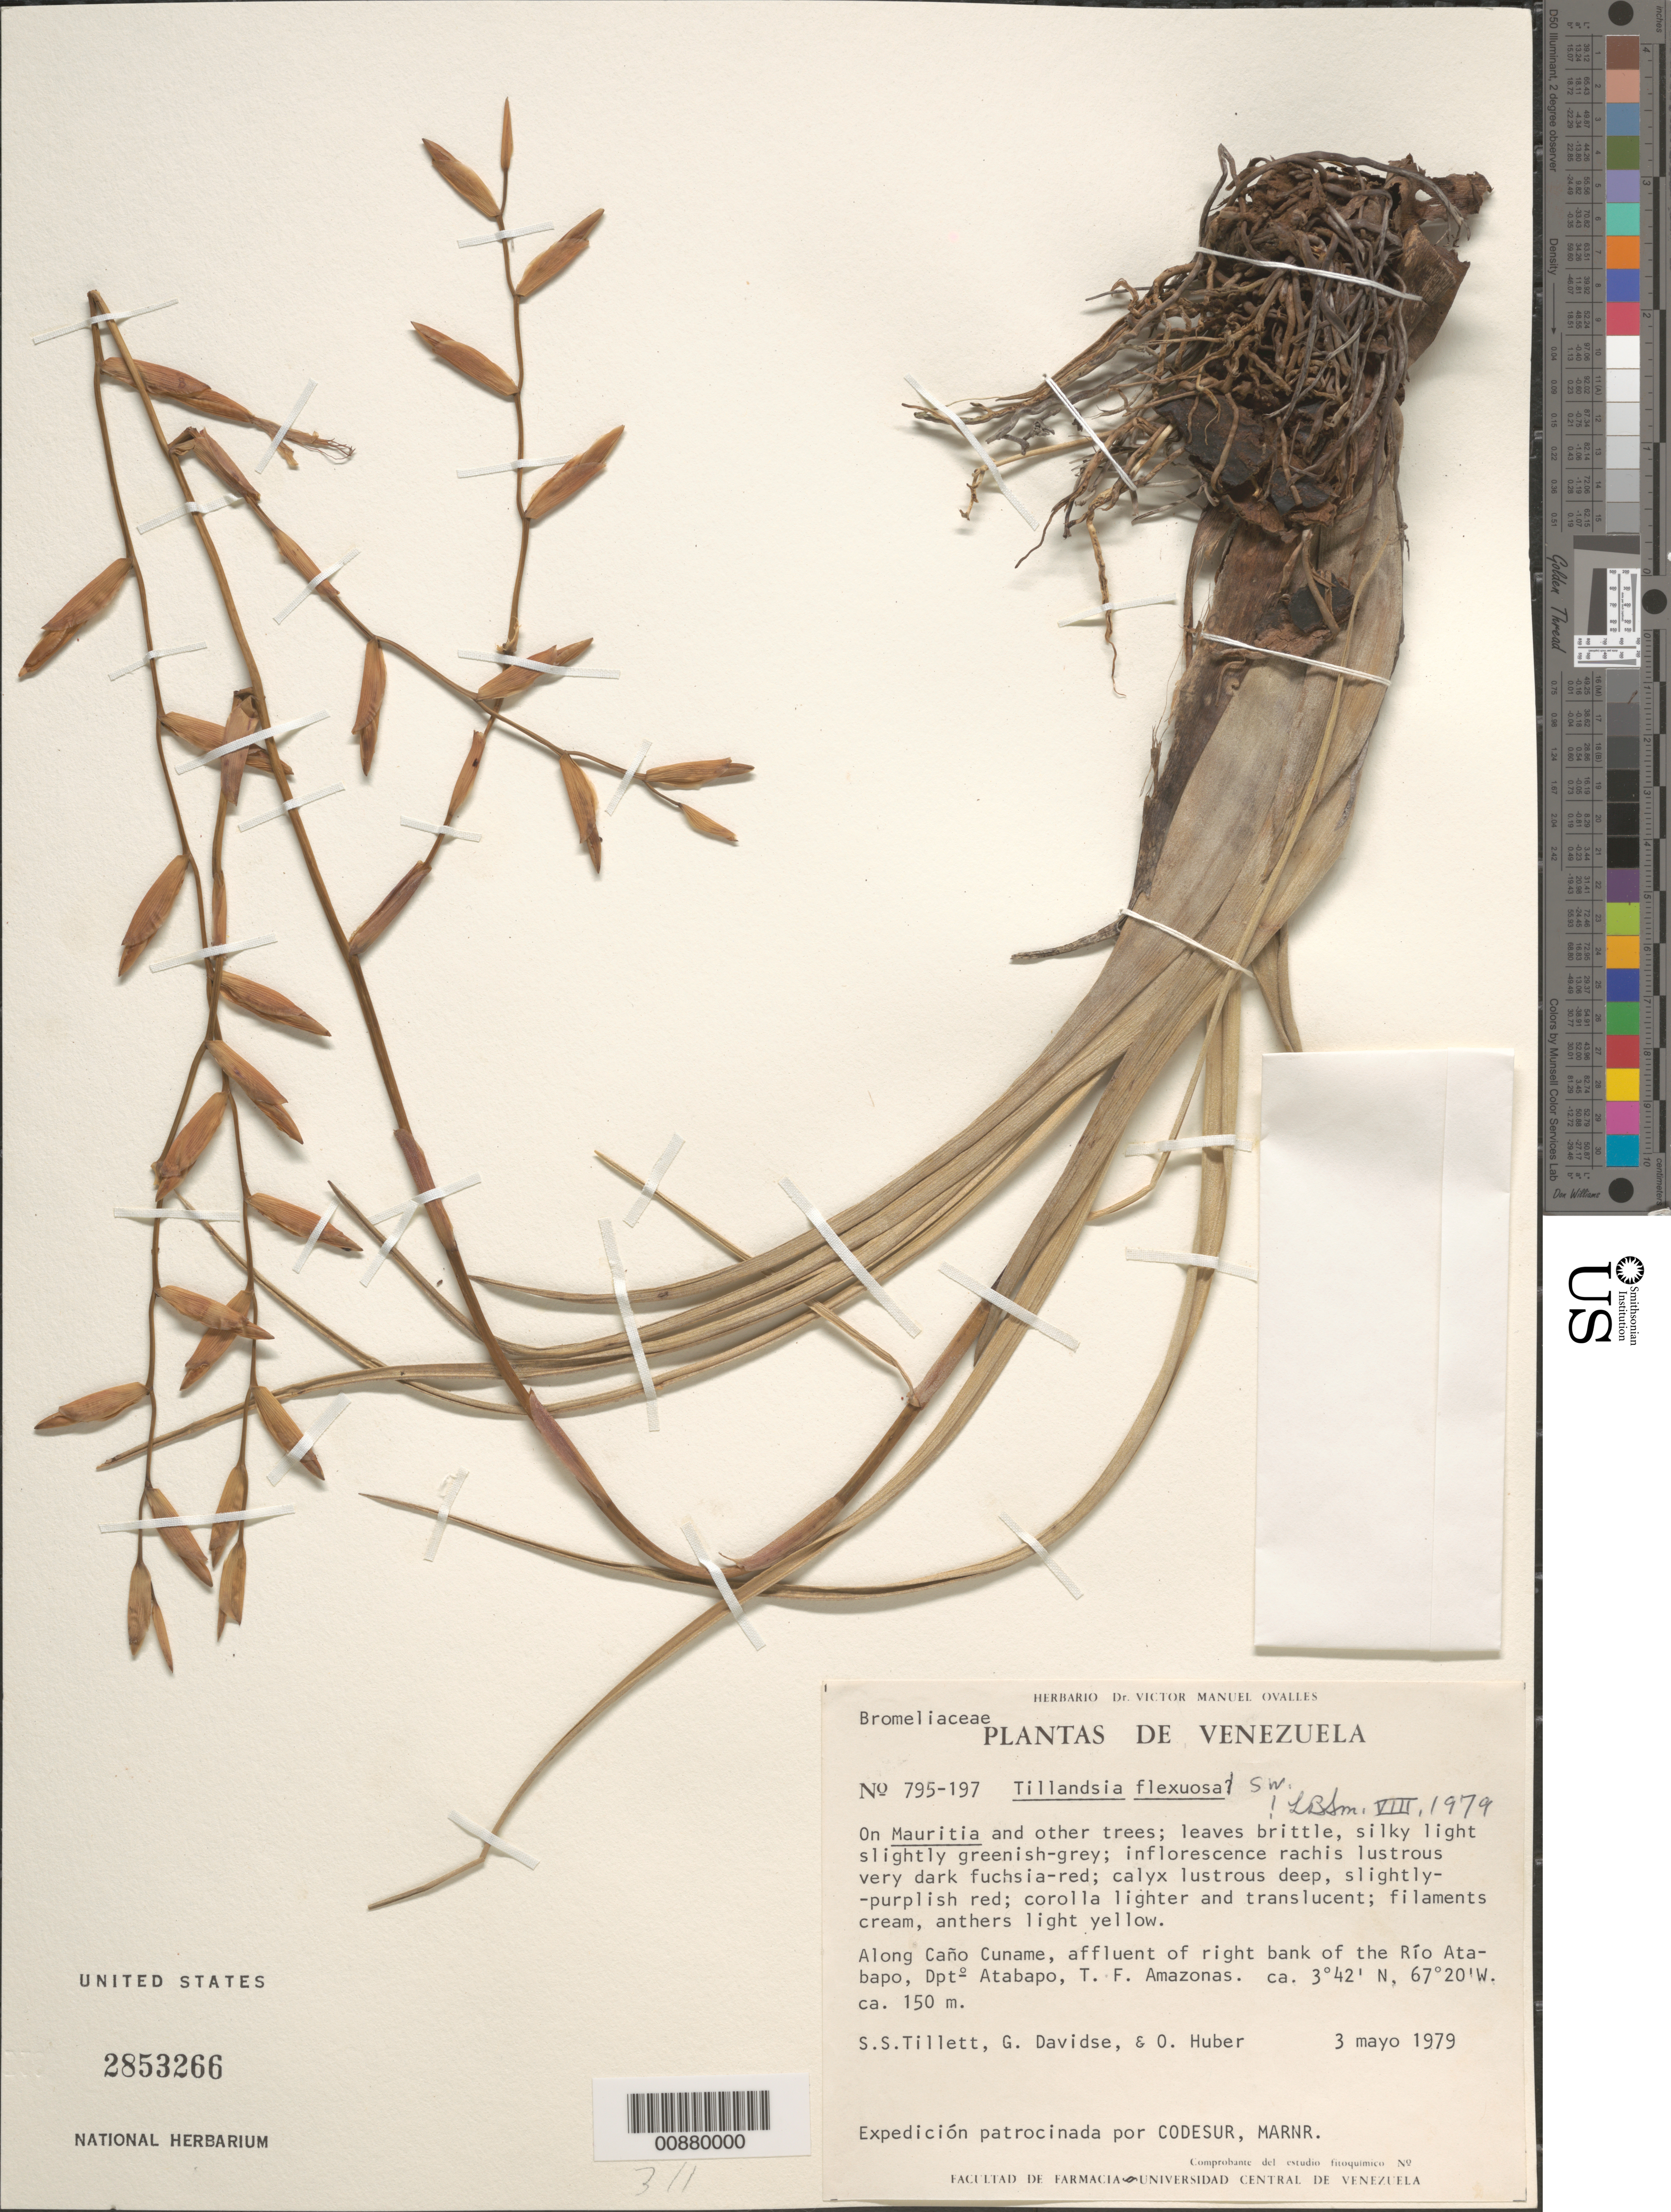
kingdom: Plantae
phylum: Tracheophyta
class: Liliopsida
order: Poales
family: Bromeliaceae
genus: Tillandsia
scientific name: Tillandsia flexuosa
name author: Sw.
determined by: Smith, Lyman B., (US), NMNH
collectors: S. S. Tillett, G. Davidse & O. Huber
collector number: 795 197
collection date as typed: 3-May-79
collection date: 1979-05-03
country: Venezuela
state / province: Amazonas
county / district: Atabapo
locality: Caño Cuname, affluent of right bank of the Rio Atabapo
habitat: On Mauritia and other trees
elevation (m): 150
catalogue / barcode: US 2853266